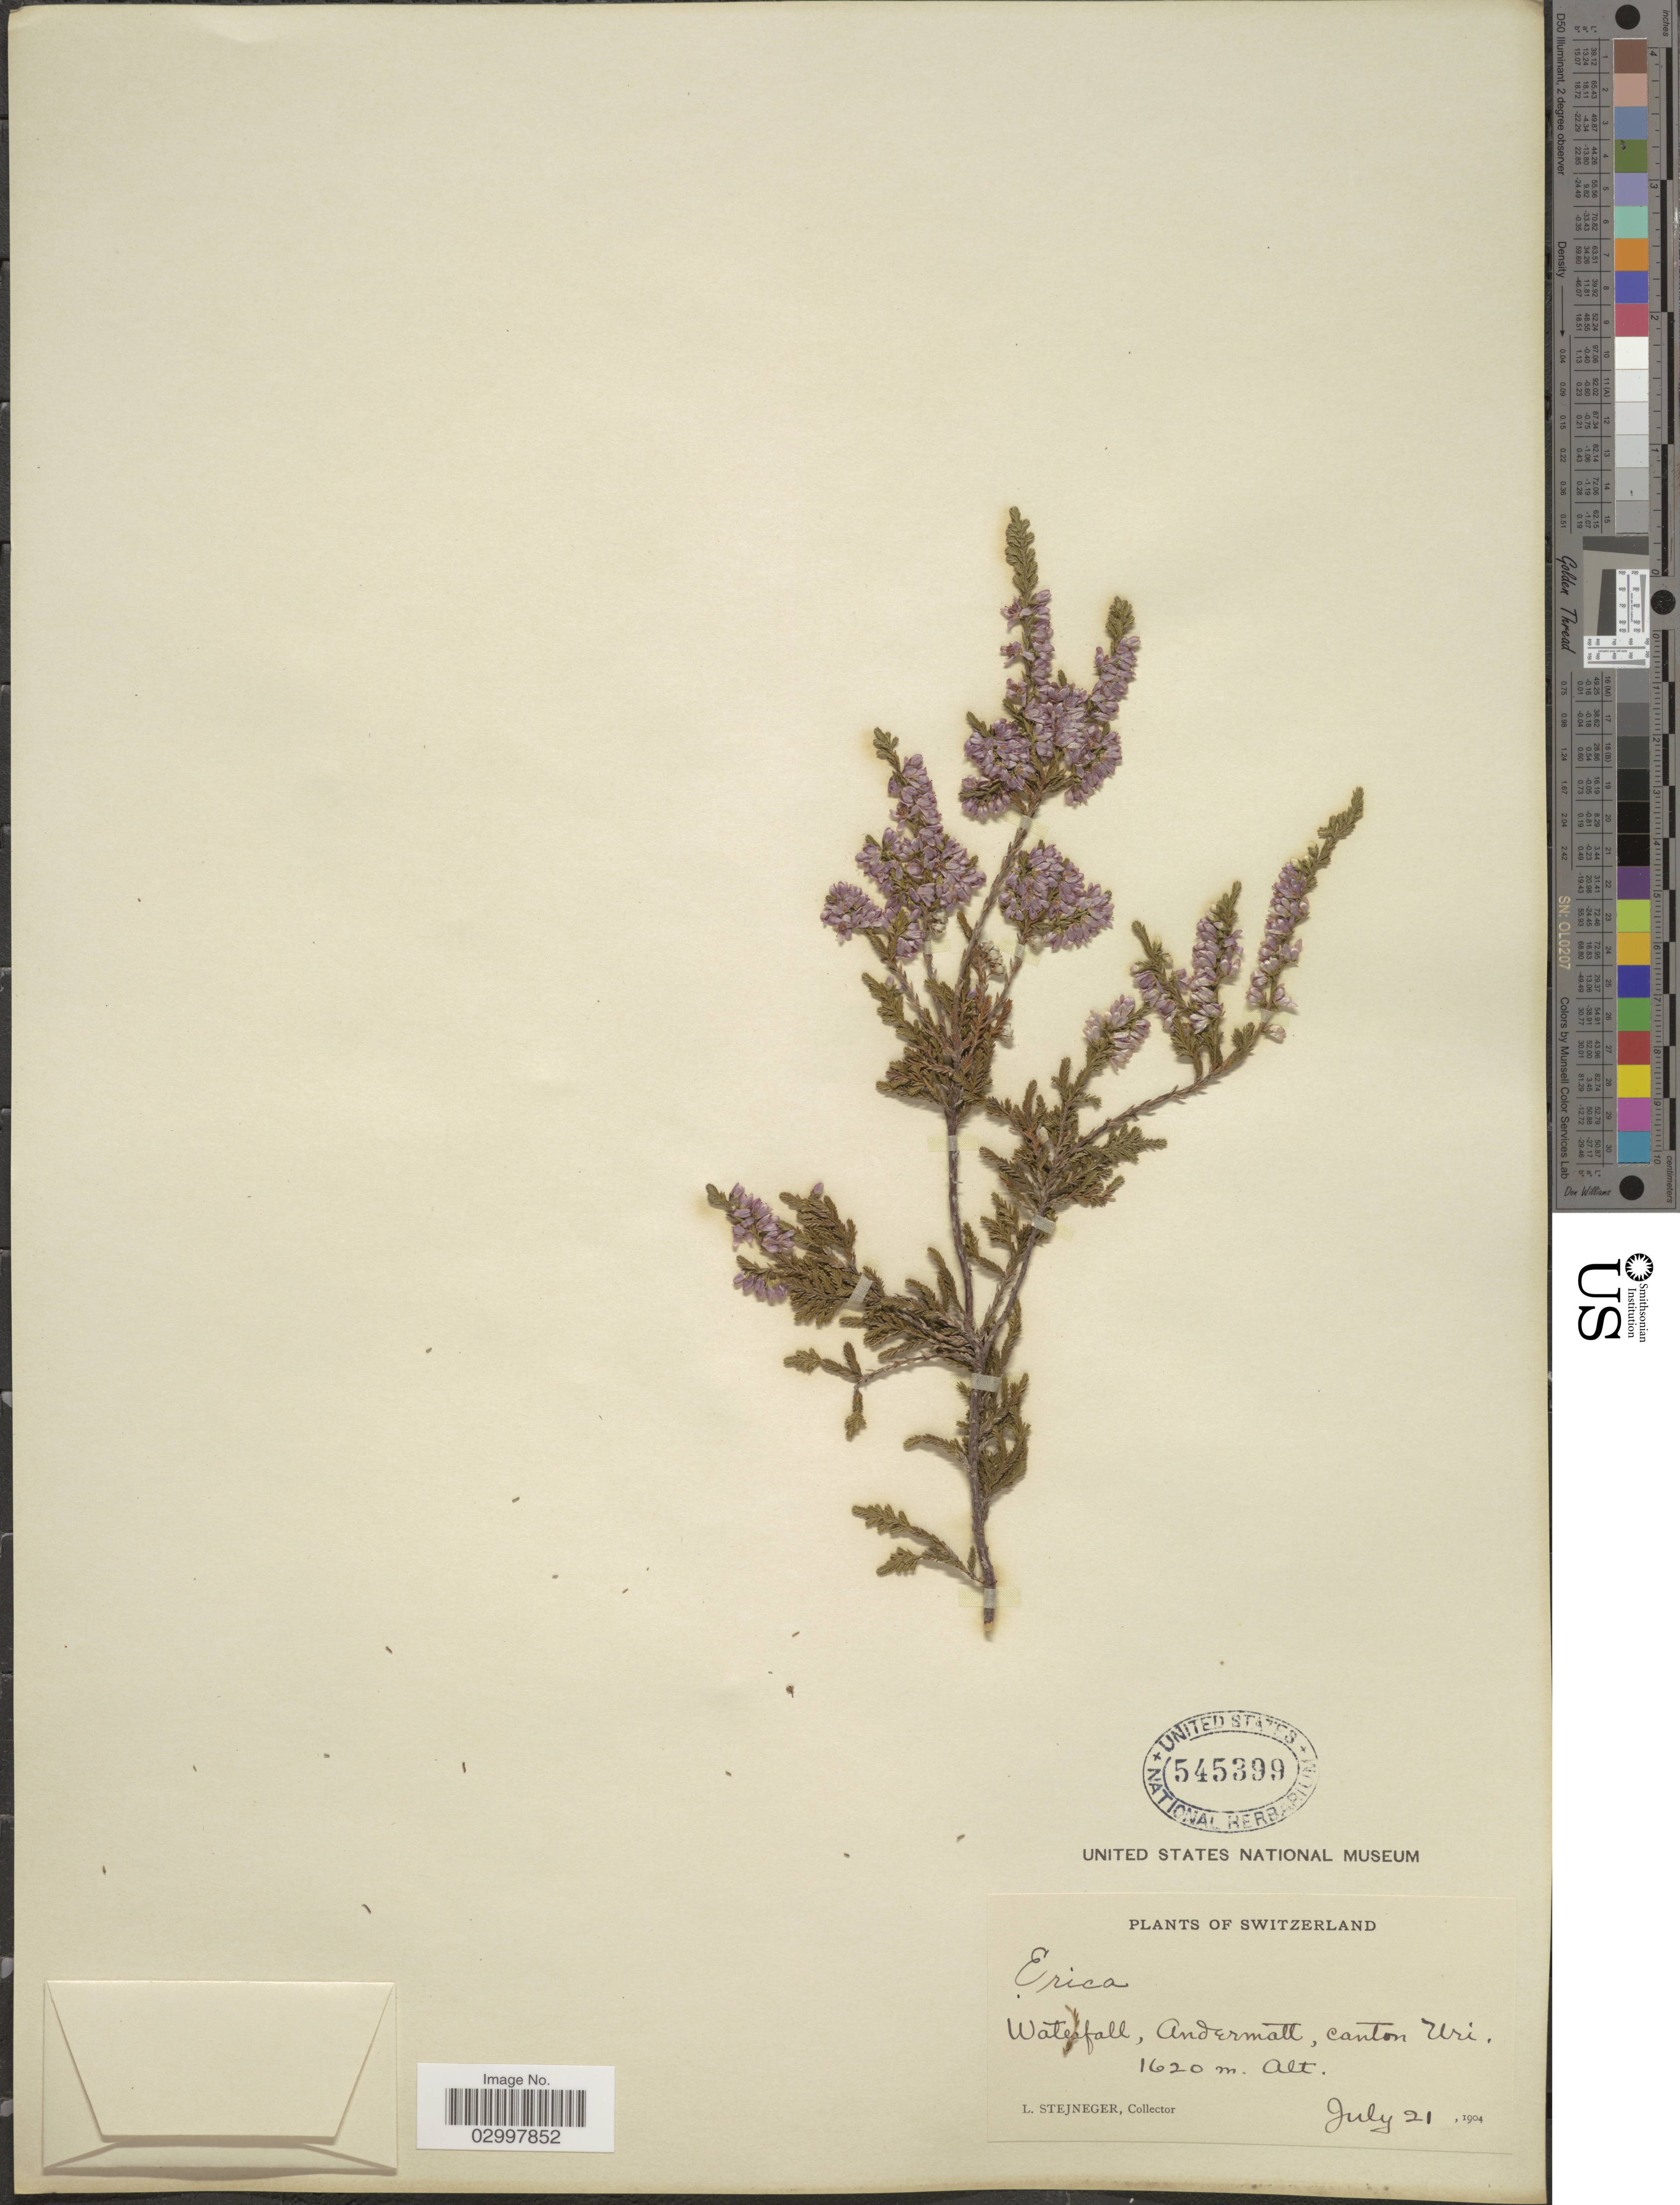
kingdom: Plantae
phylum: Tracheophyta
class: Magnoliopsida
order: Ericales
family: Ericaceae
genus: Erica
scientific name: Erica sp.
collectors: L. Stejneger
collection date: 1904-07-21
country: Switzerland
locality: Waterfall, Andermall, Canton Uri.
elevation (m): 1620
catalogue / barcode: US 545399